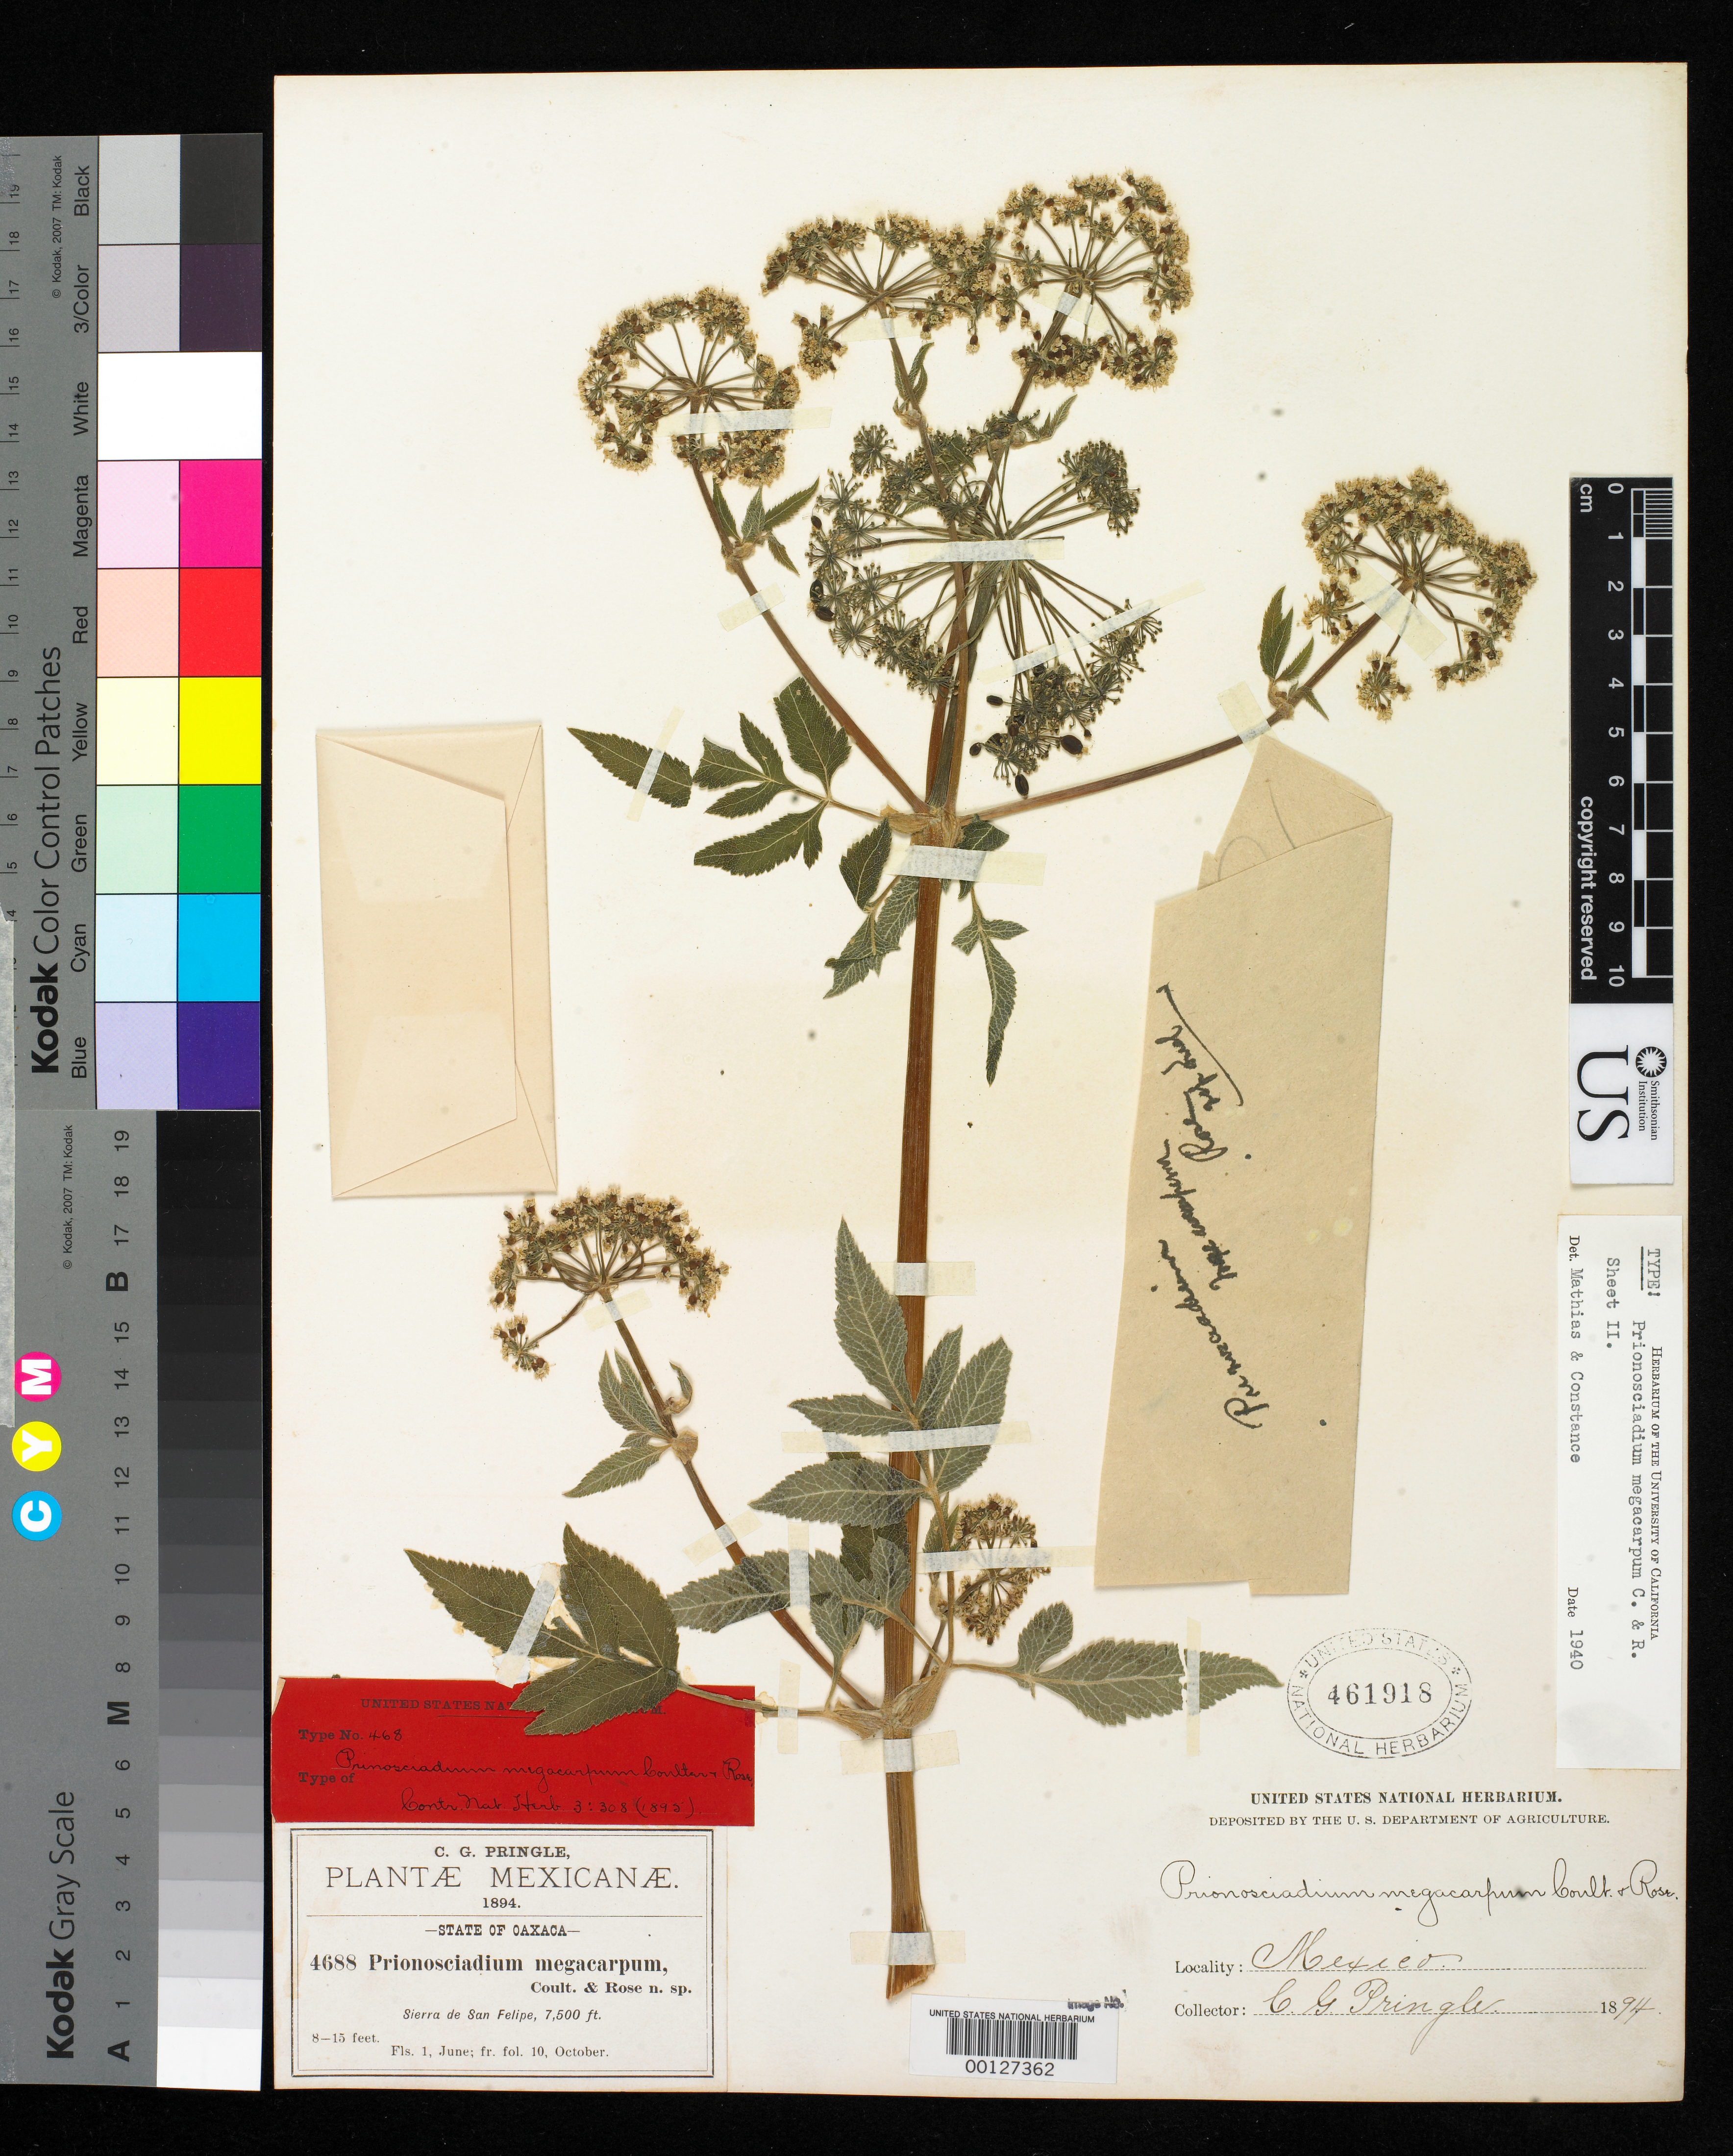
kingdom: Plantae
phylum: Tracheophyta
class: Magnoliopsida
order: Apiales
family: Apiaceae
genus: Prionosciadium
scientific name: Prionosciadium megacarpum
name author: J.M. Coult. & Rose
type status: Syntype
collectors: C. G. Pringle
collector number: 4688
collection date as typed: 01 Jun 1894 and 10 Oct 1894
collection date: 1894-06-01,1894-10-10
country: Mexico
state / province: Oaxaca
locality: Sierra de San Felipe.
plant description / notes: Annotated by Mathias & Constance (1940) as "TYPE!" ("Sheet II") but specimen mounted with two collections made on different dates, 1 June (flowers) & 10 Oct. (fruit & foliage).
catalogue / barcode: US 461918